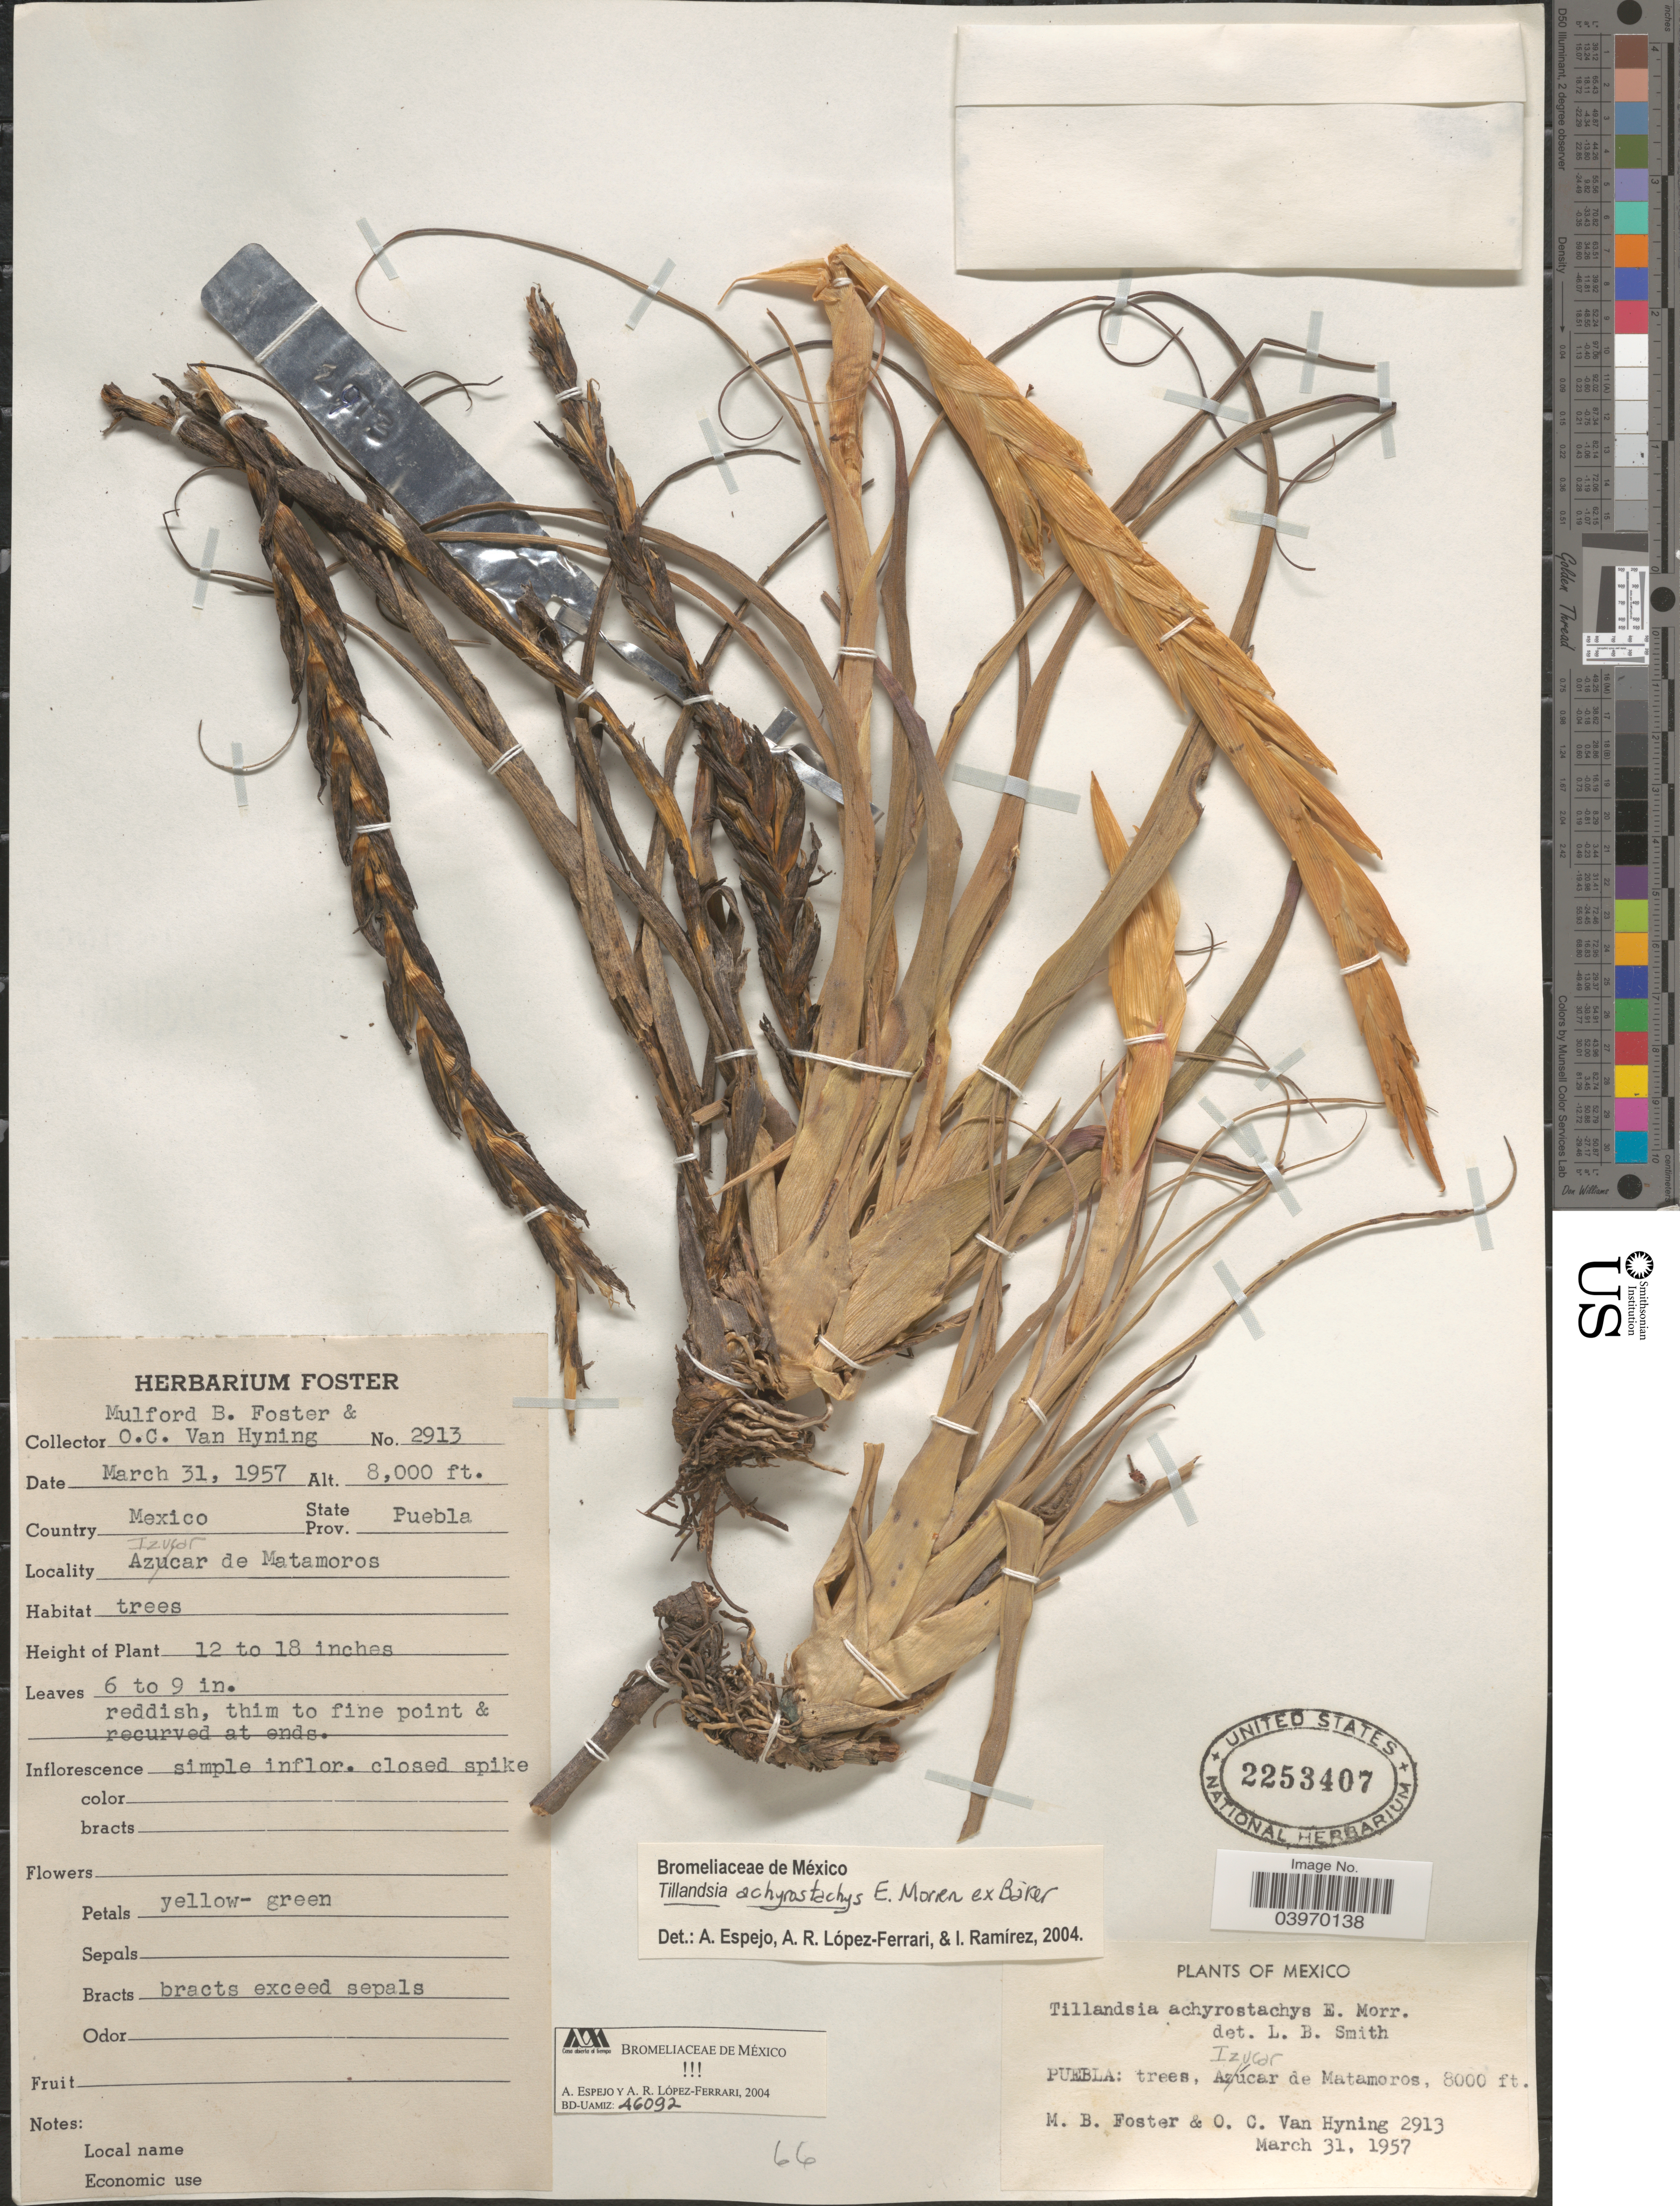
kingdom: Plantae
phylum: Tracheophyta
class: Liliopsida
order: Poales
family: Bromeliaceae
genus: Tillandsia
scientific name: Tillandsia achyrostachys var. achyrostachys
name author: É. Morren ex Baker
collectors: M. B. Foster & O. Van Hyning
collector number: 2913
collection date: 1957-03-31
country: Mexico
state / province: Puebla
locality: Izucar de Matamoros.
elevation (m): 2438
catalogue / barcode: US 2253407